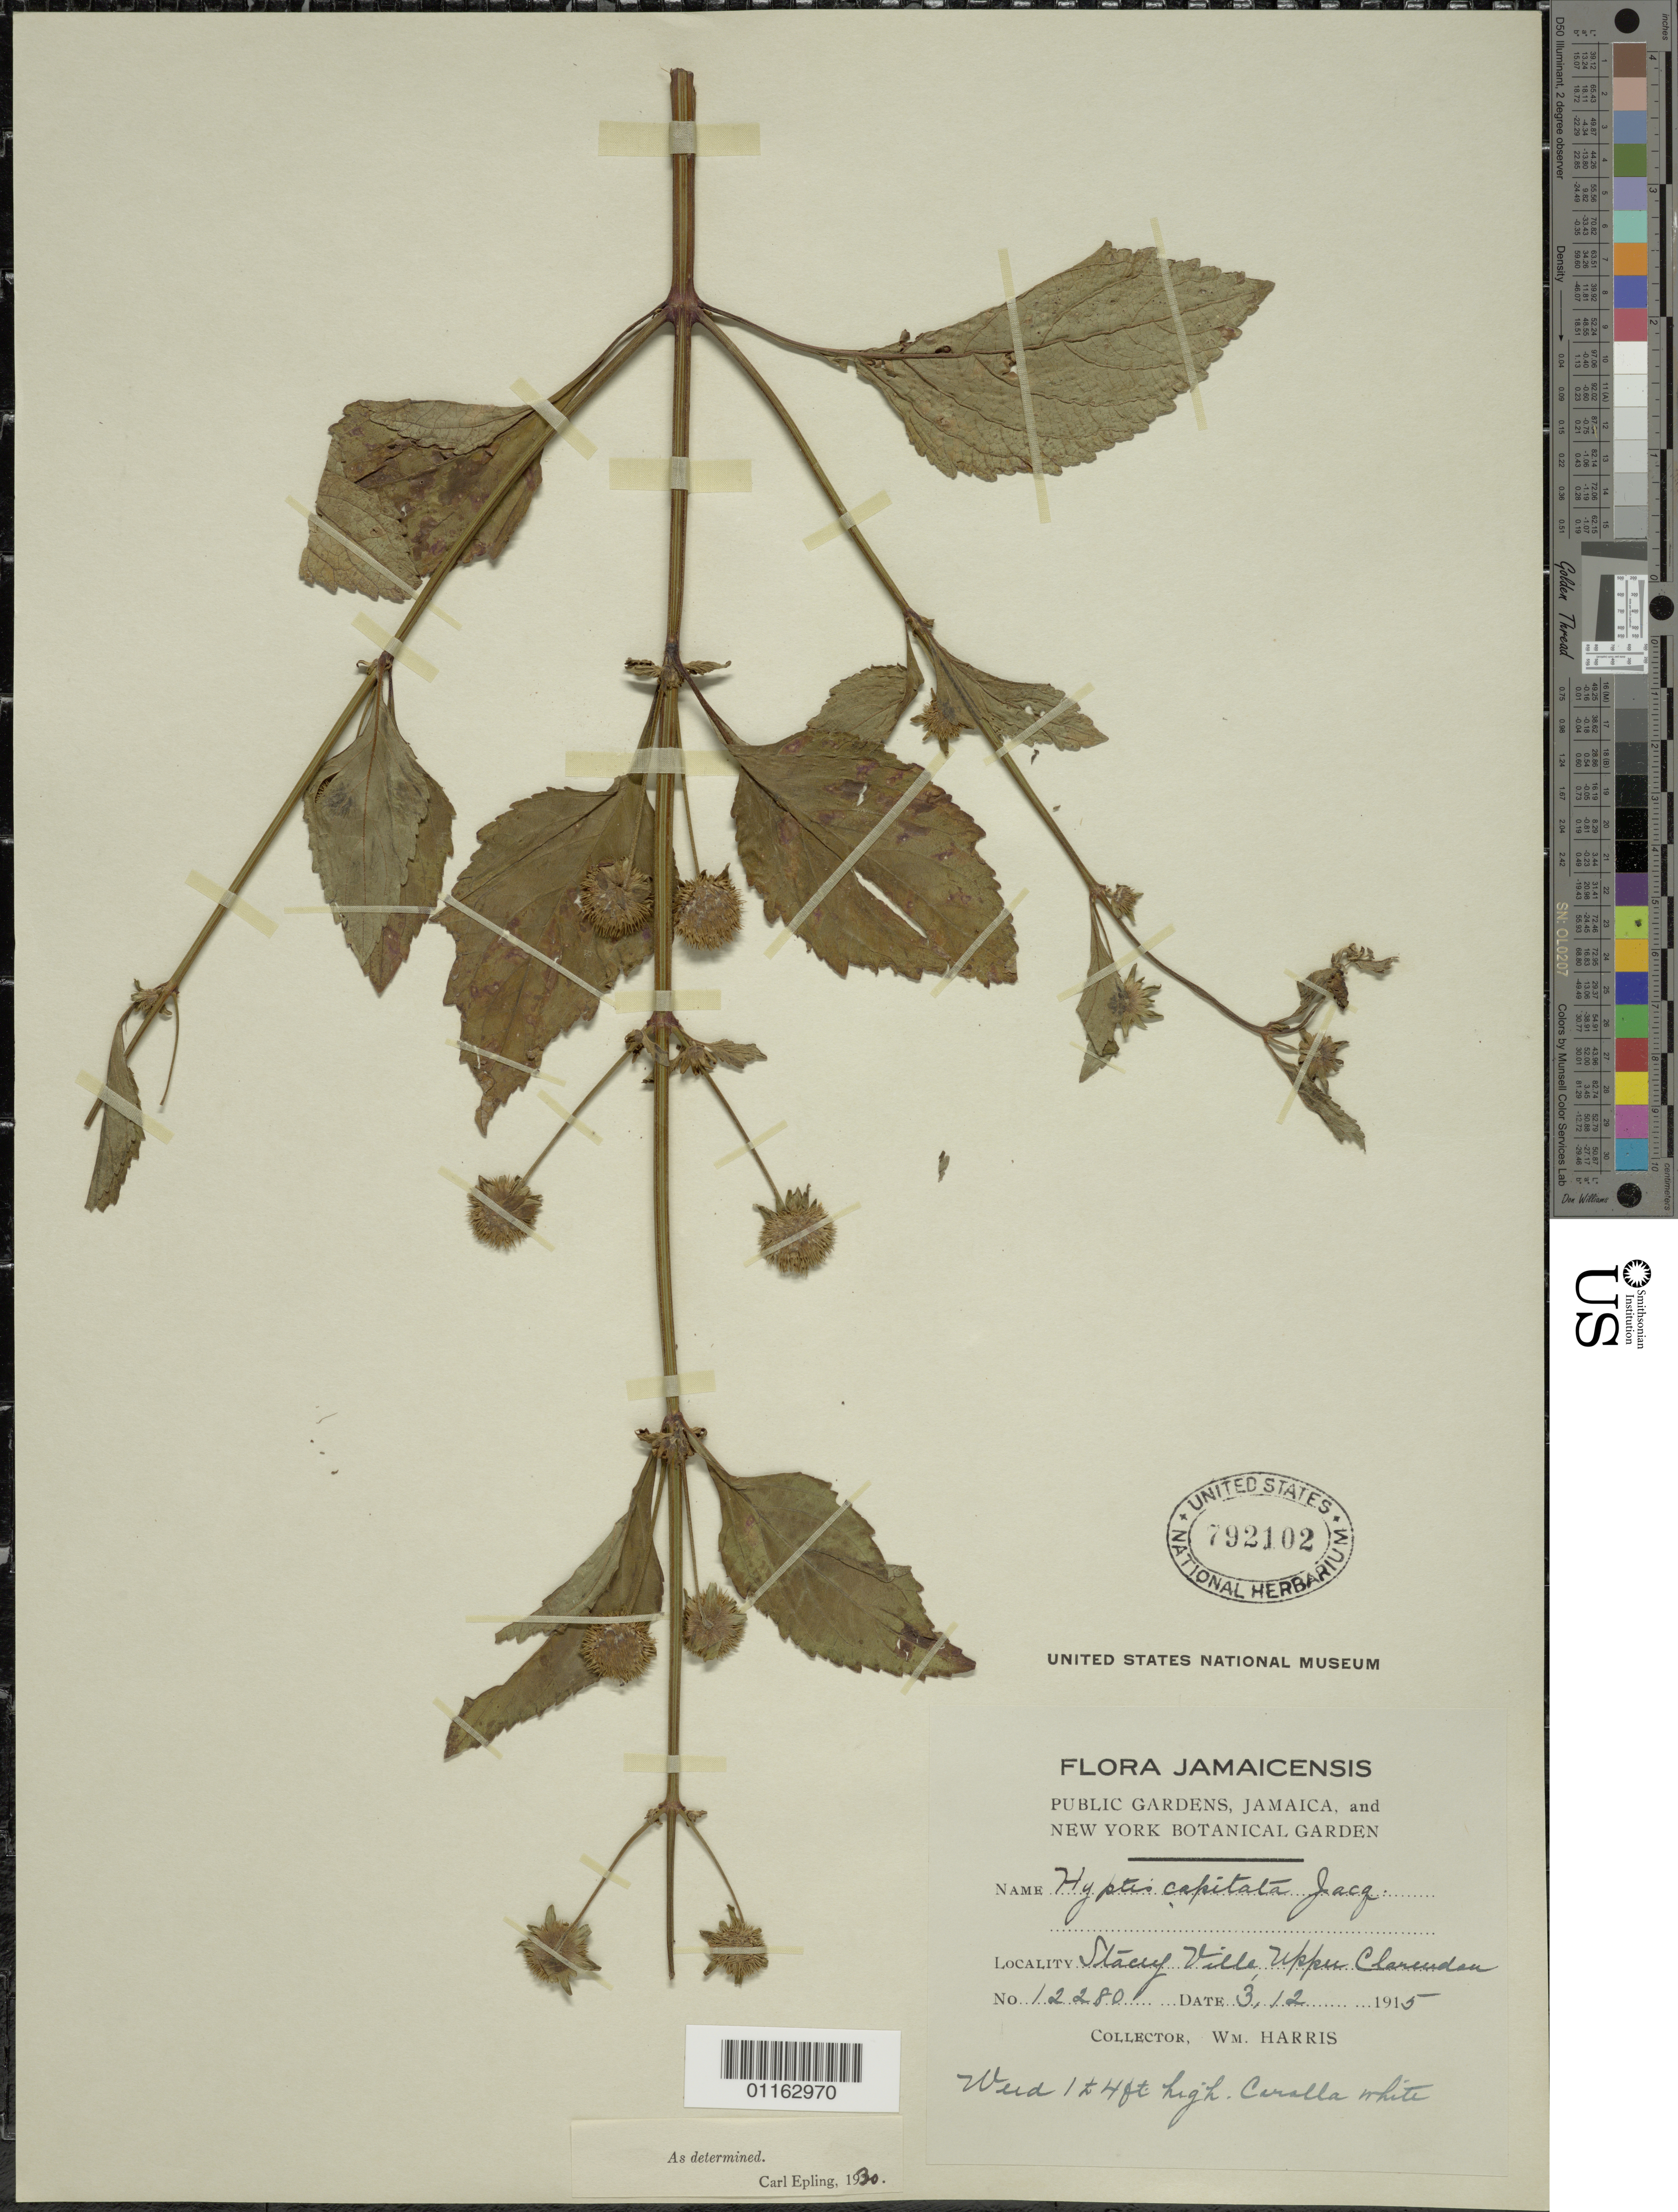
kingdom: Plantae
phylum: Tracheophyta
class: Magnoliopsida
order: Lamiales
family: Lamiaceae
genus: Hyptis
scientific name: Hyptis capitata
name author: Jacq.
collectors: W. Harris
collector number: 12280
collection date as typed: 03 Dec 1915 or 12 Mar 1915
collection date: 1915-03-12 or 1915-12-03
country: Jamaica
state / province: Clarendon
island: Jamaica I.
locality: Stacey Ville, Upper Clarendon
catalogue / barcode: US 792102